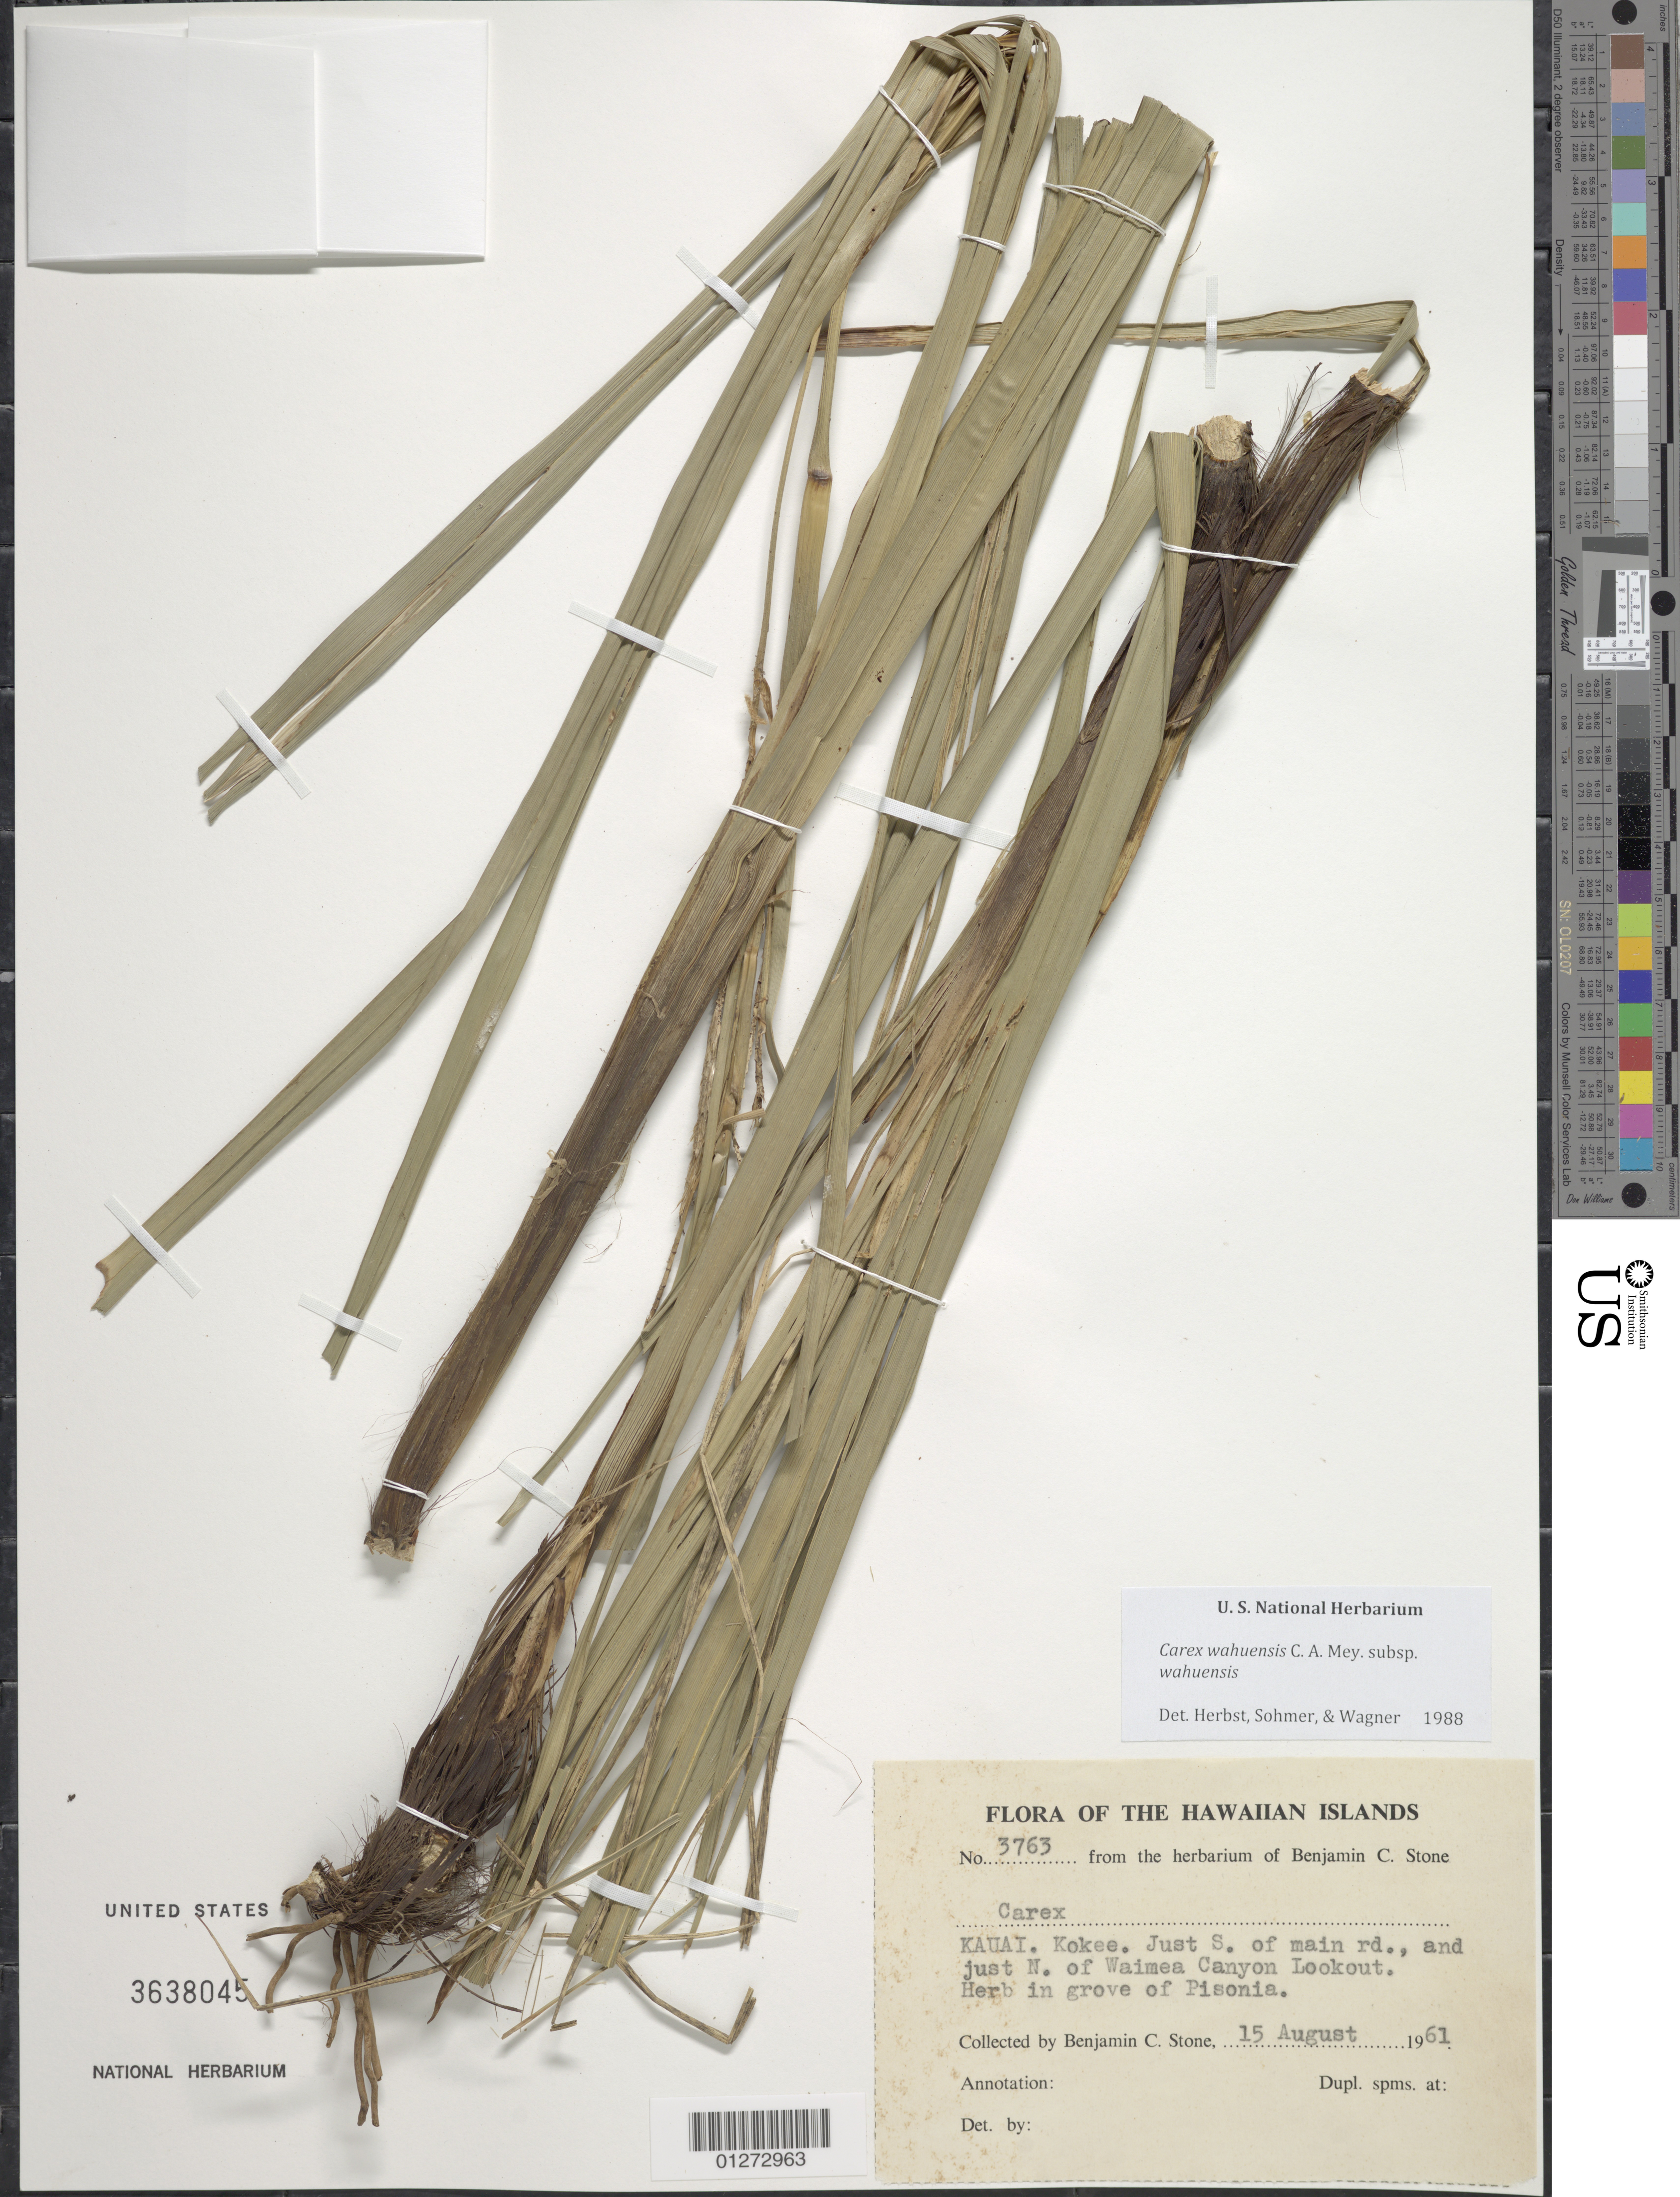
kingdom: Plantae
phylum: Tracheophyta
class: Liliopsida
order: Poales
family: Cyperaceae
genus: Carex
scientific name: Carex wahuensis subsp. wahuensis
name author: C.A. Mey.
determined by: Herbst, D. R.; Sohmer, S. H.; Wagner, W. L.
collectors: B. C. Stone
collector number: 3763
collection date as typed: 15 August 1961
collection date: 1961-08-15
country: United States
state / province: Hawaii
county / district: Kauai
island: Kaua'i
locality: Kokee, just S. of main rd., and just N. of Waimea Canyon Lookout.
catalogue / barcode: US 3638045